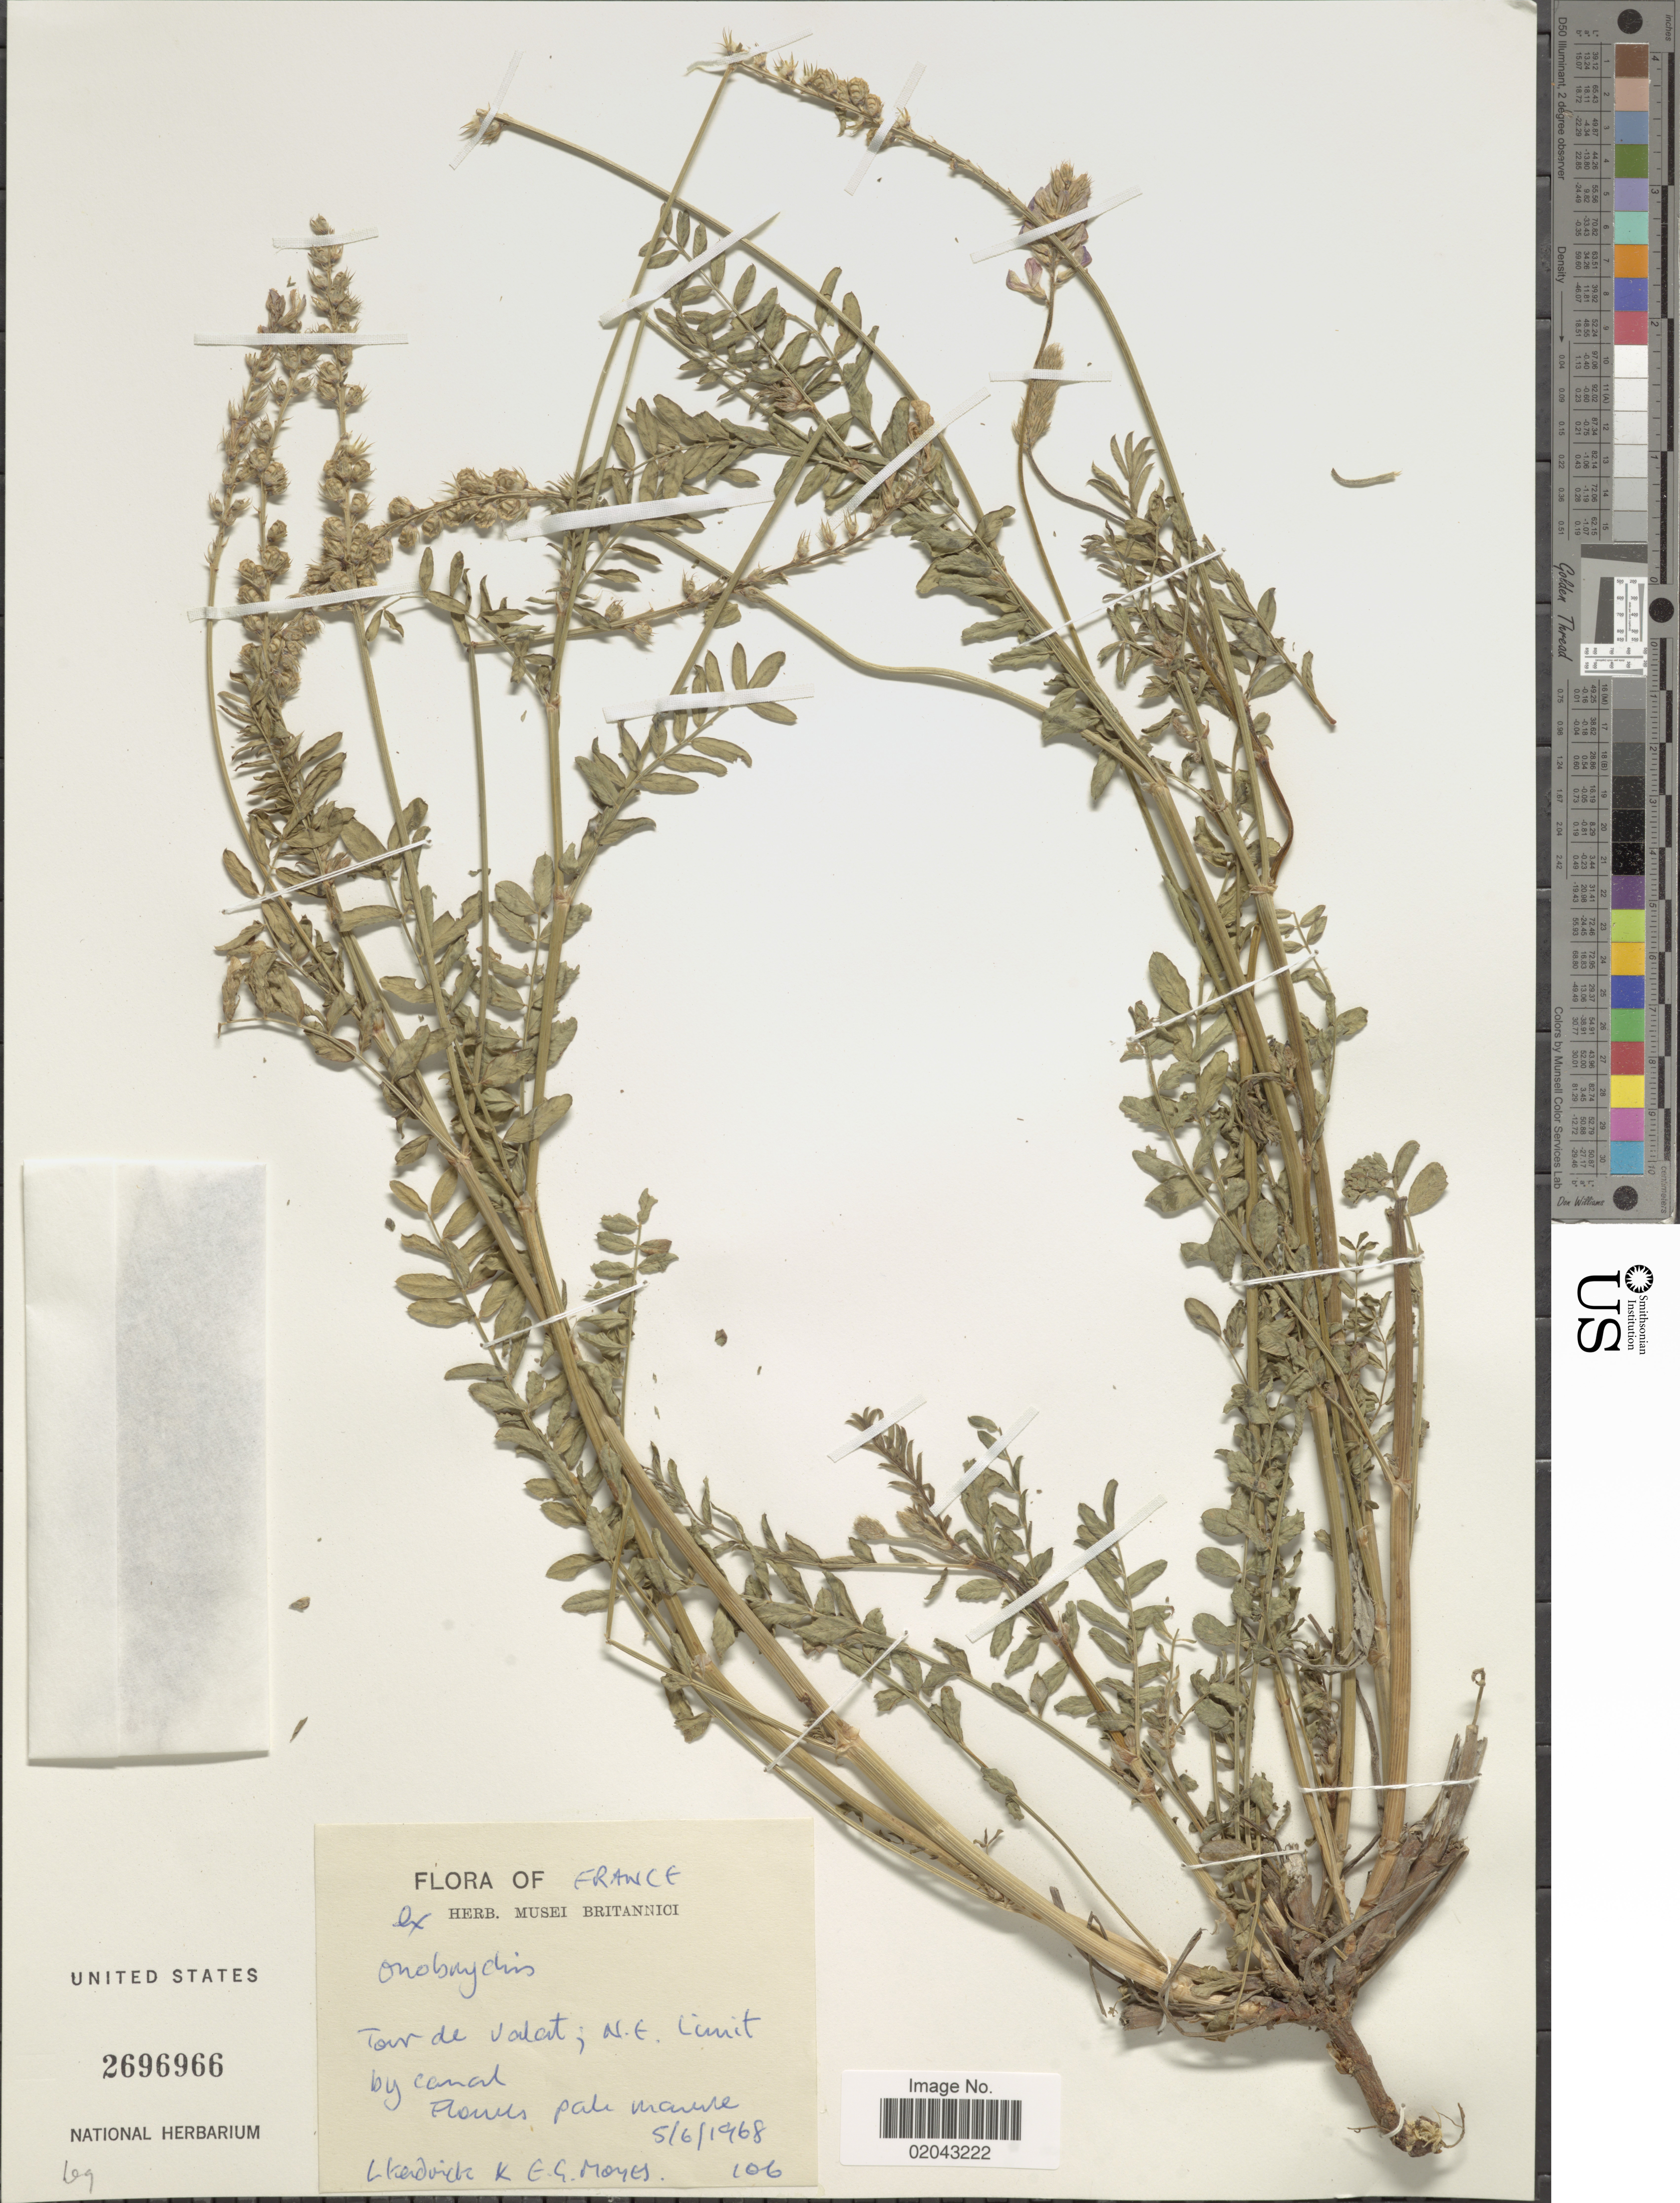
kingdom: Plantae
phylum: Tracheophyta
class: Magnoliopsida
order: Fabales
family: Fabaceae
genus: Onobrychis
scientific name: Onobrychis sp.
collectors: L. Kendrick & E. Moyer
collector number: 106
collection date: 1968-06-05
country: France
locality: France, Tour de Valat; N.E. limit by canal.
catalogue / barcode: US 2696966